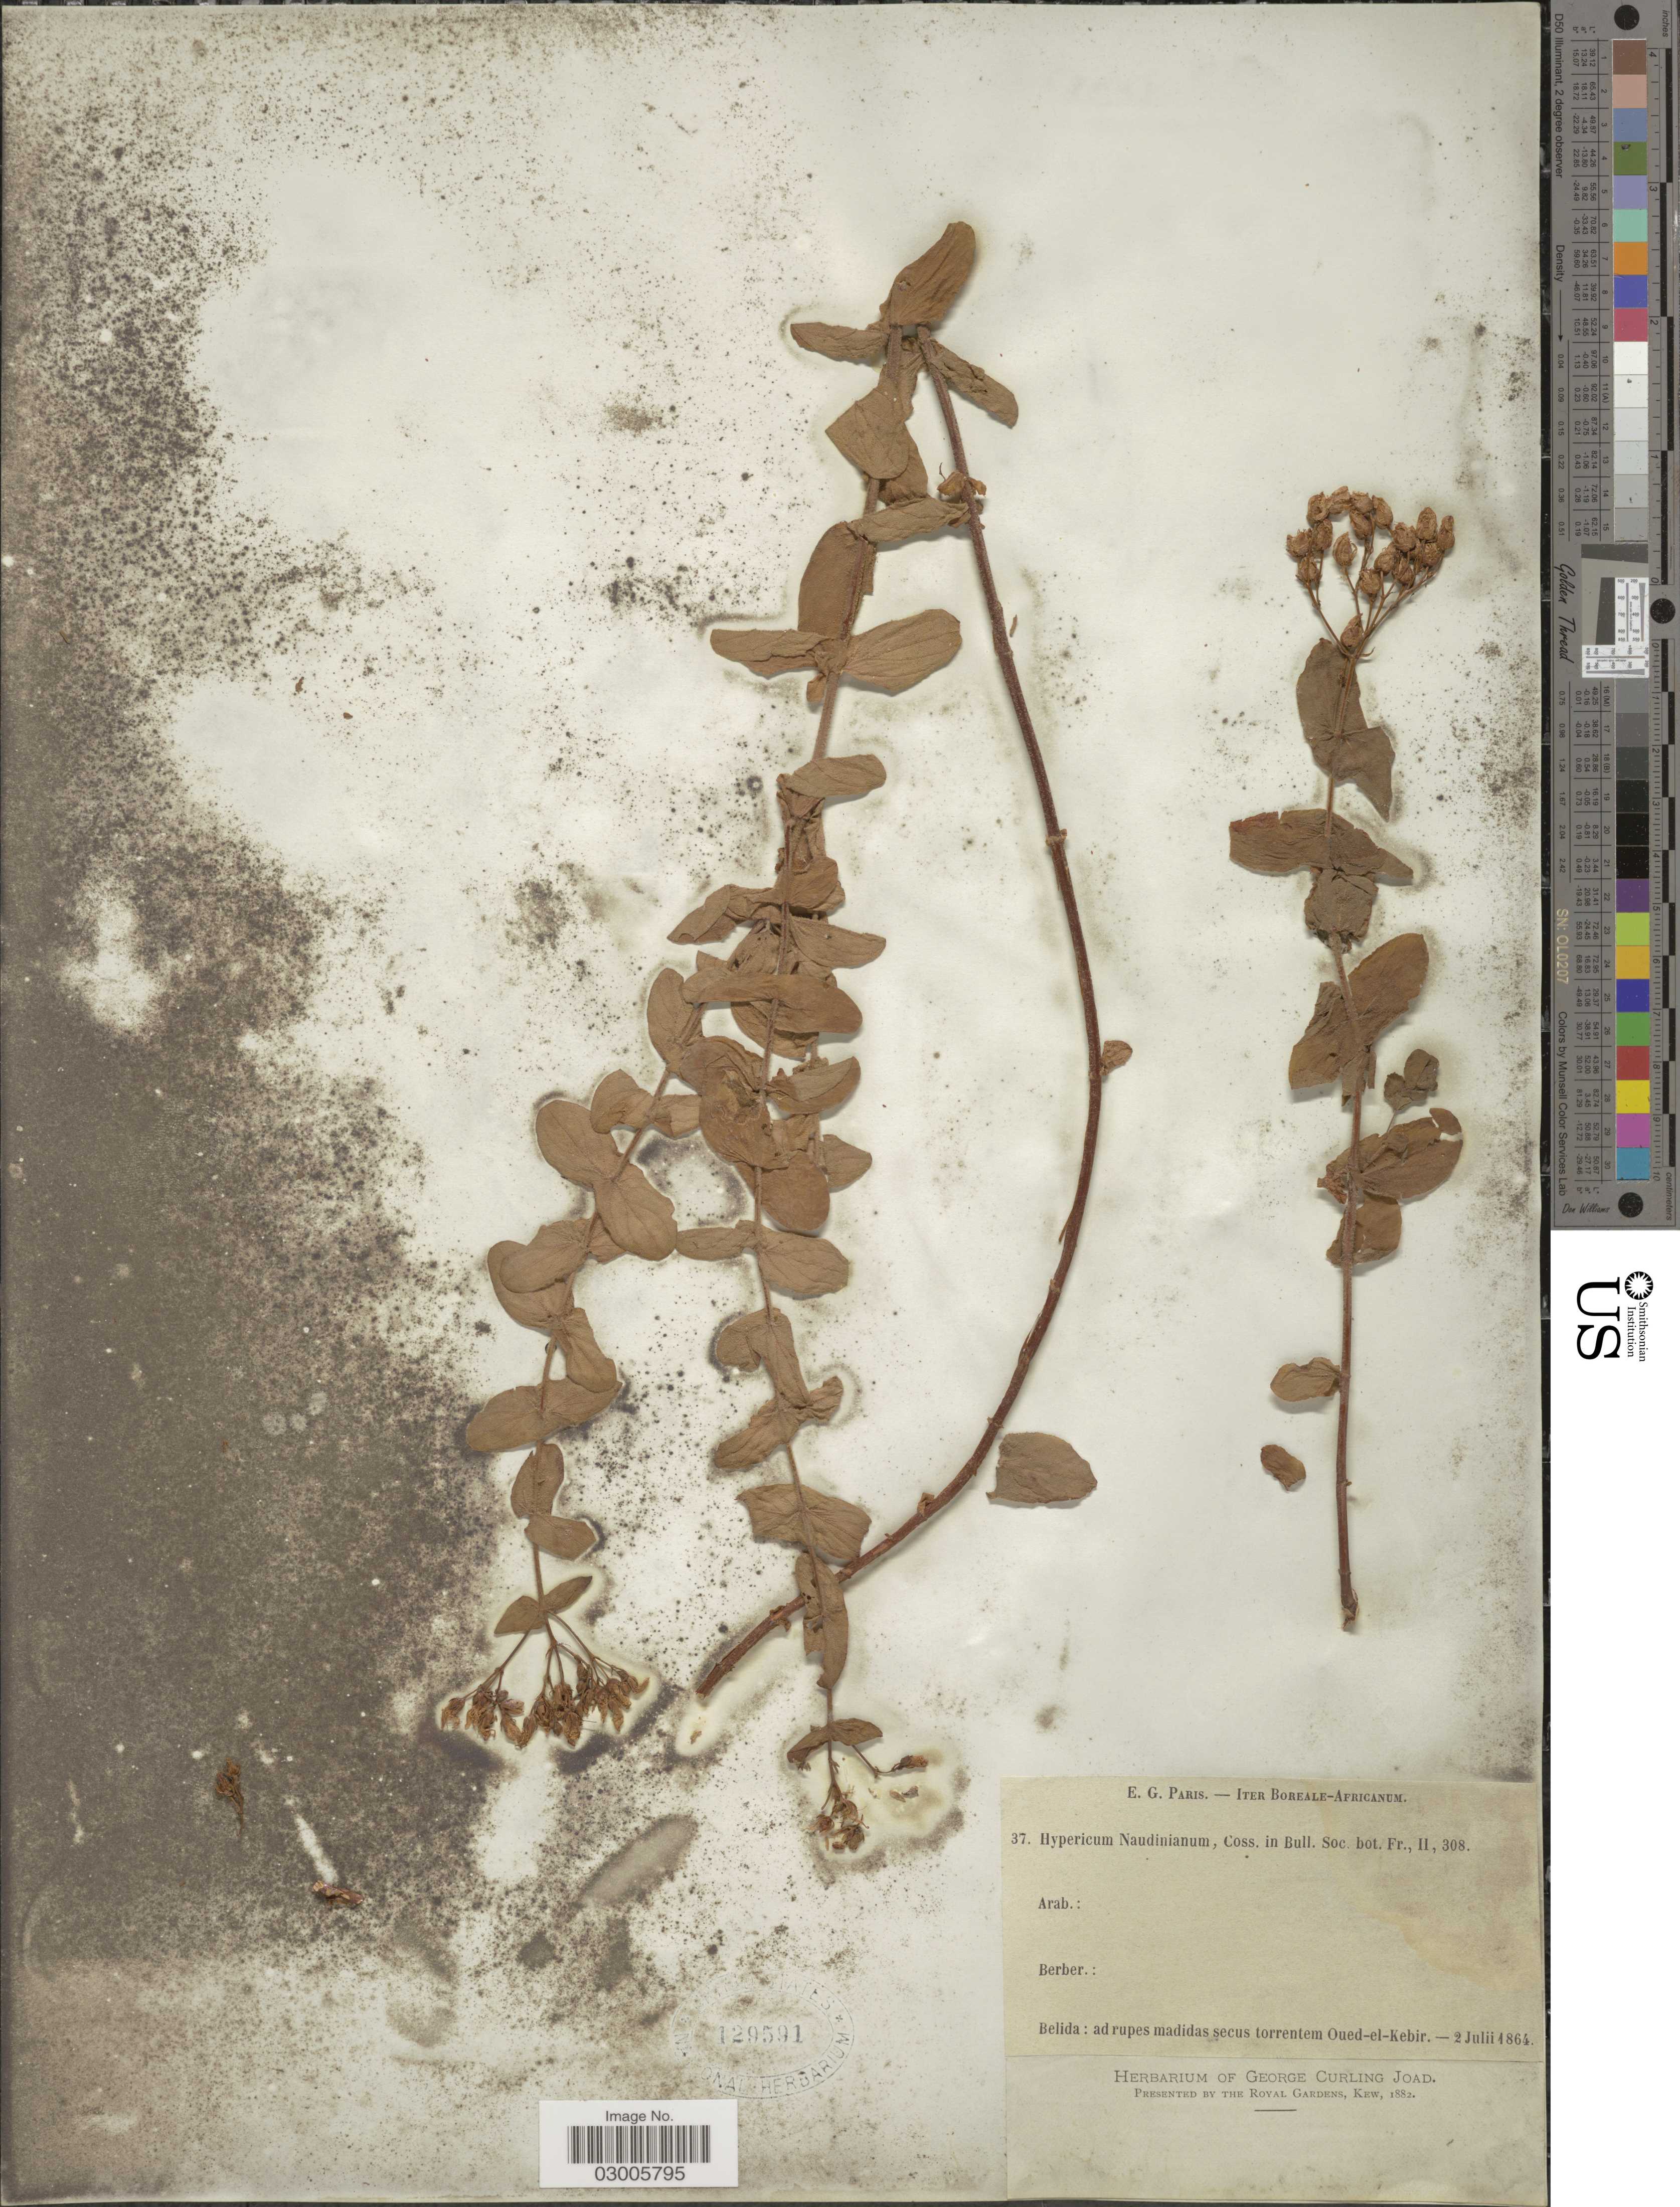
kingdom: Plantae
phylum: Tracheophyta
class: Magnoliopsida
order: Malpighiales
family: Hypericaceae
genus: Hypericum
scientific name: Hypericum naudinianum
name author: Coss. & Durieu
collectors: Paris, E.G.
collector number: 37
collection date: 1864-07-02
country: Algeria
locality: Boreale-Africanum, ad rupes madidas secus torrentum Oued-El-Kebir.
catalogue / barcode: US 129591